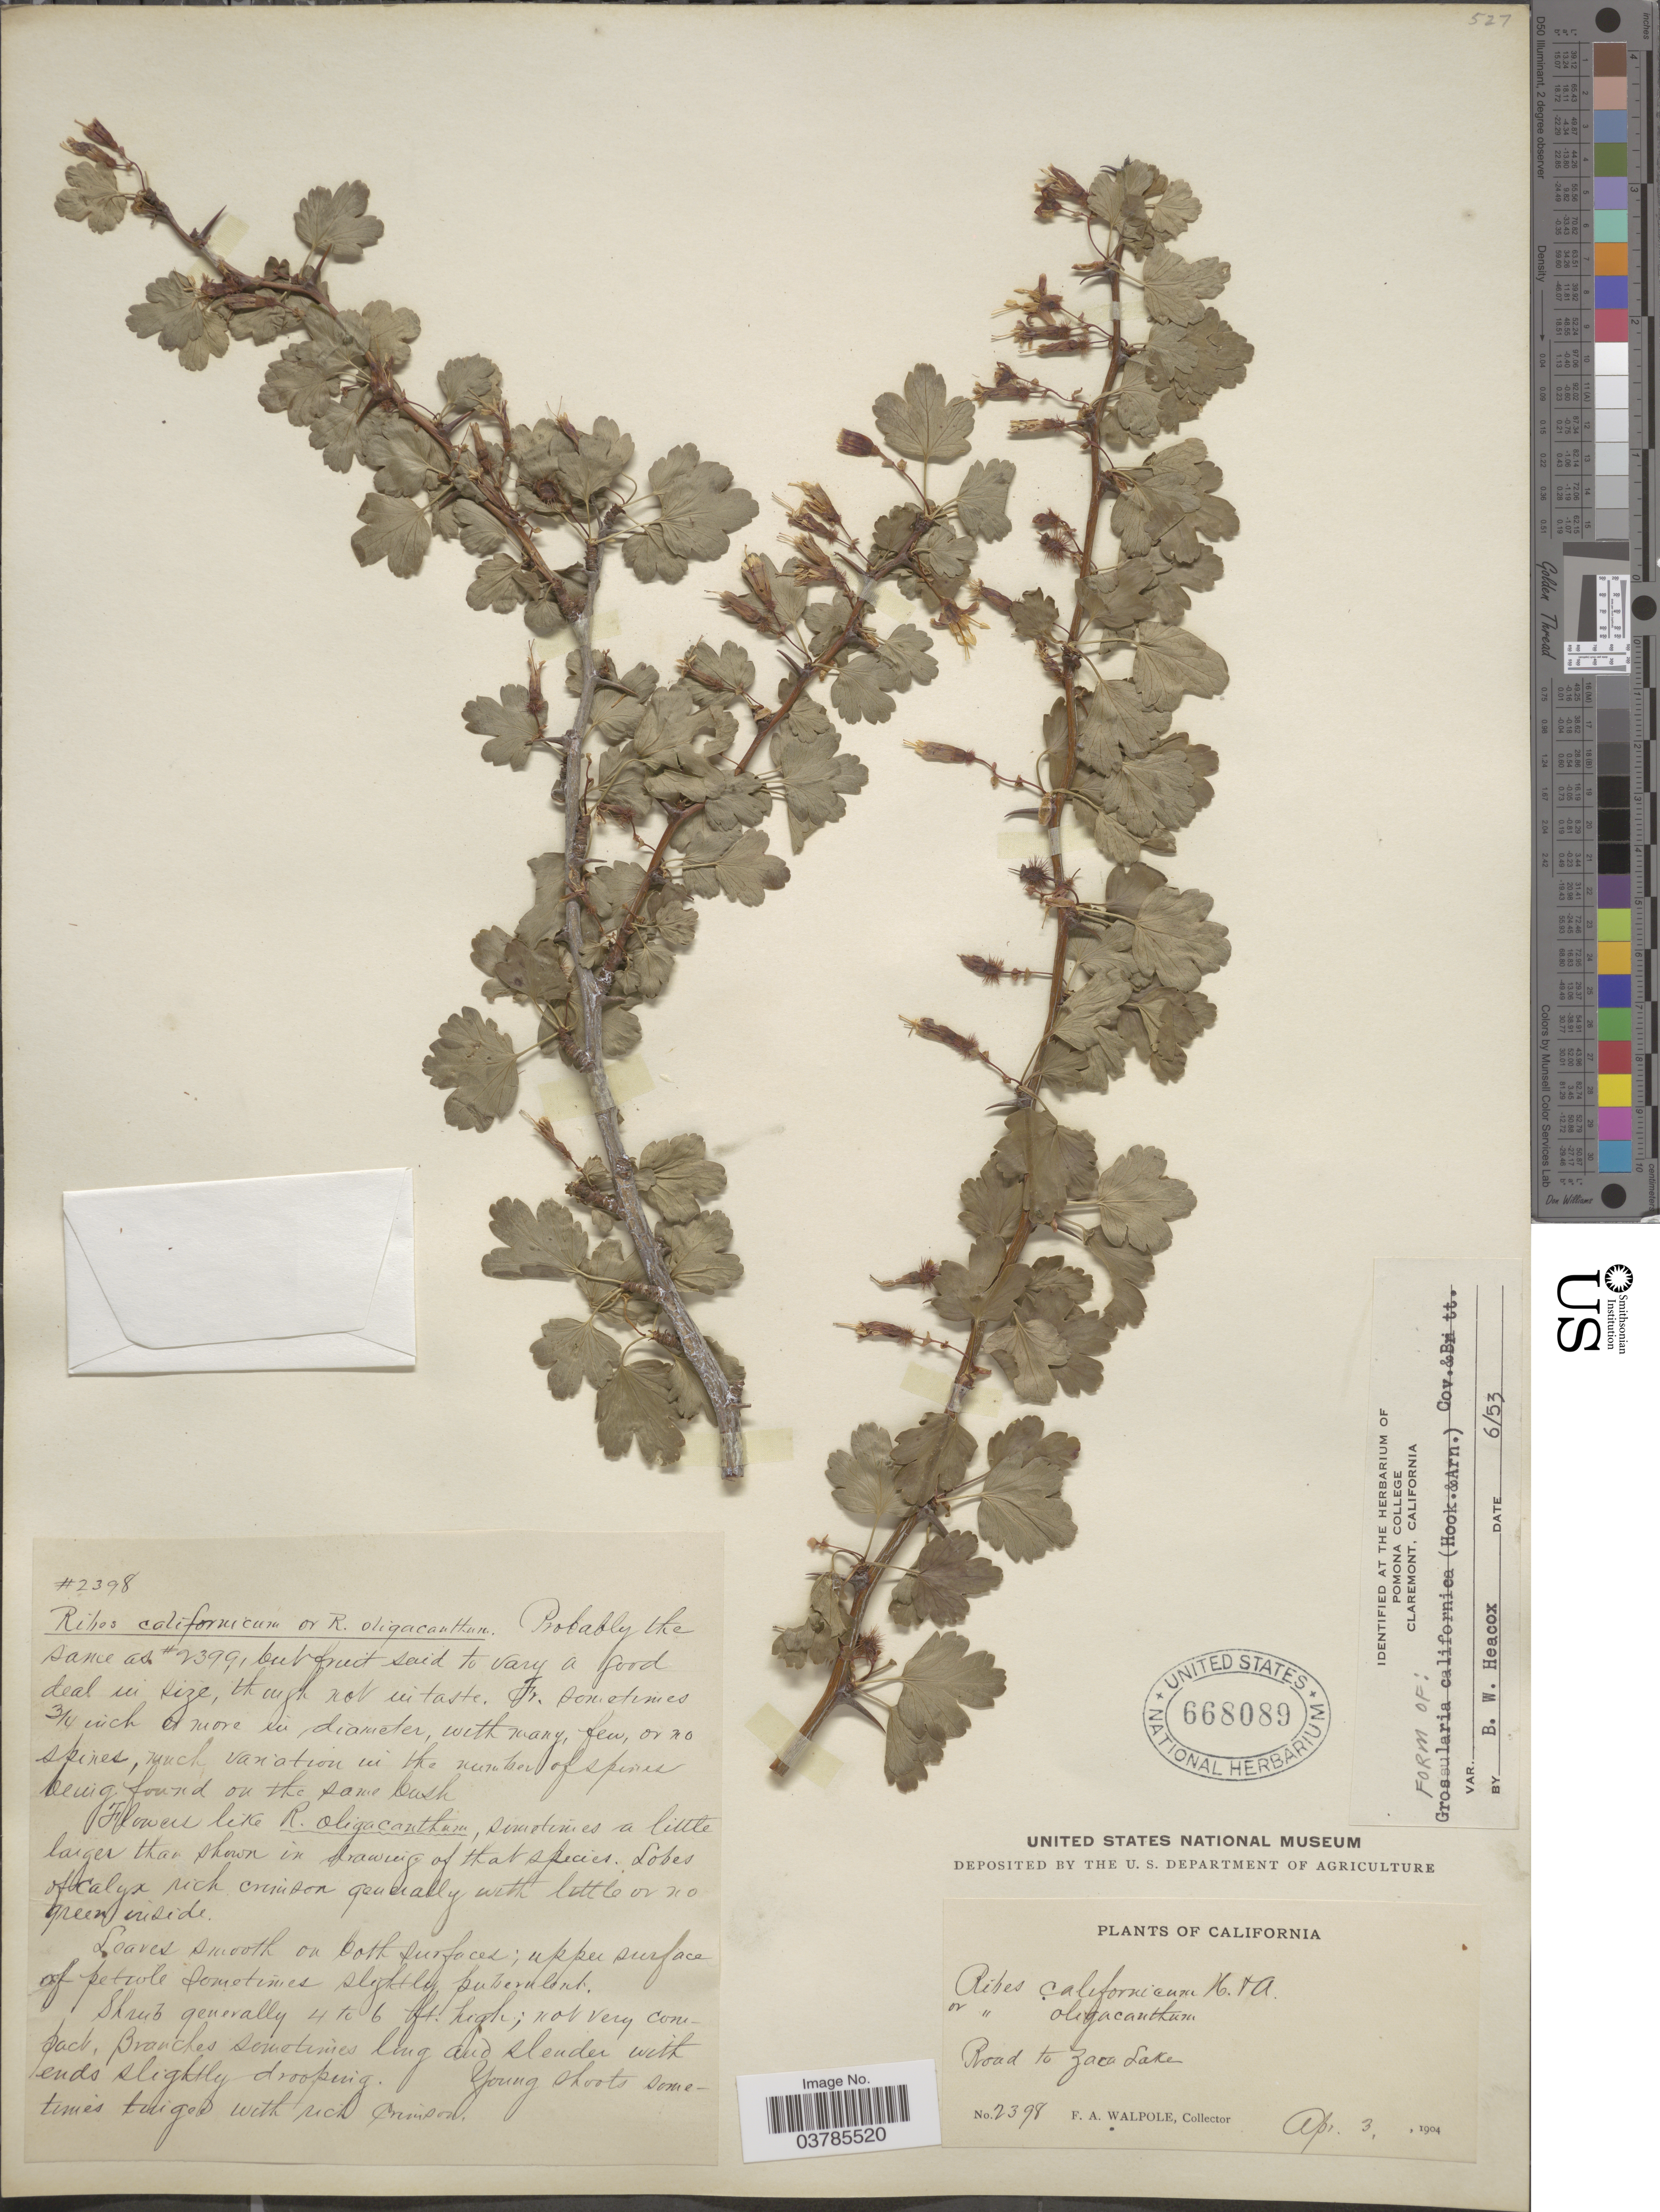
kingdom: Plantae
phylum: Tracheophyta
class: Magnoliopsida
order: Saxifragales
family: Grossulariaceae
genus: Ribes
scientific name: Ribes californicum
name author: Hook. & Arn.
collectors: F. Walpole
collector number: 2398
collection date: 1904-04-03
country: United States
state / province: California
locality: Road to Zaca Lake.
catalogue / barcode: US 668089